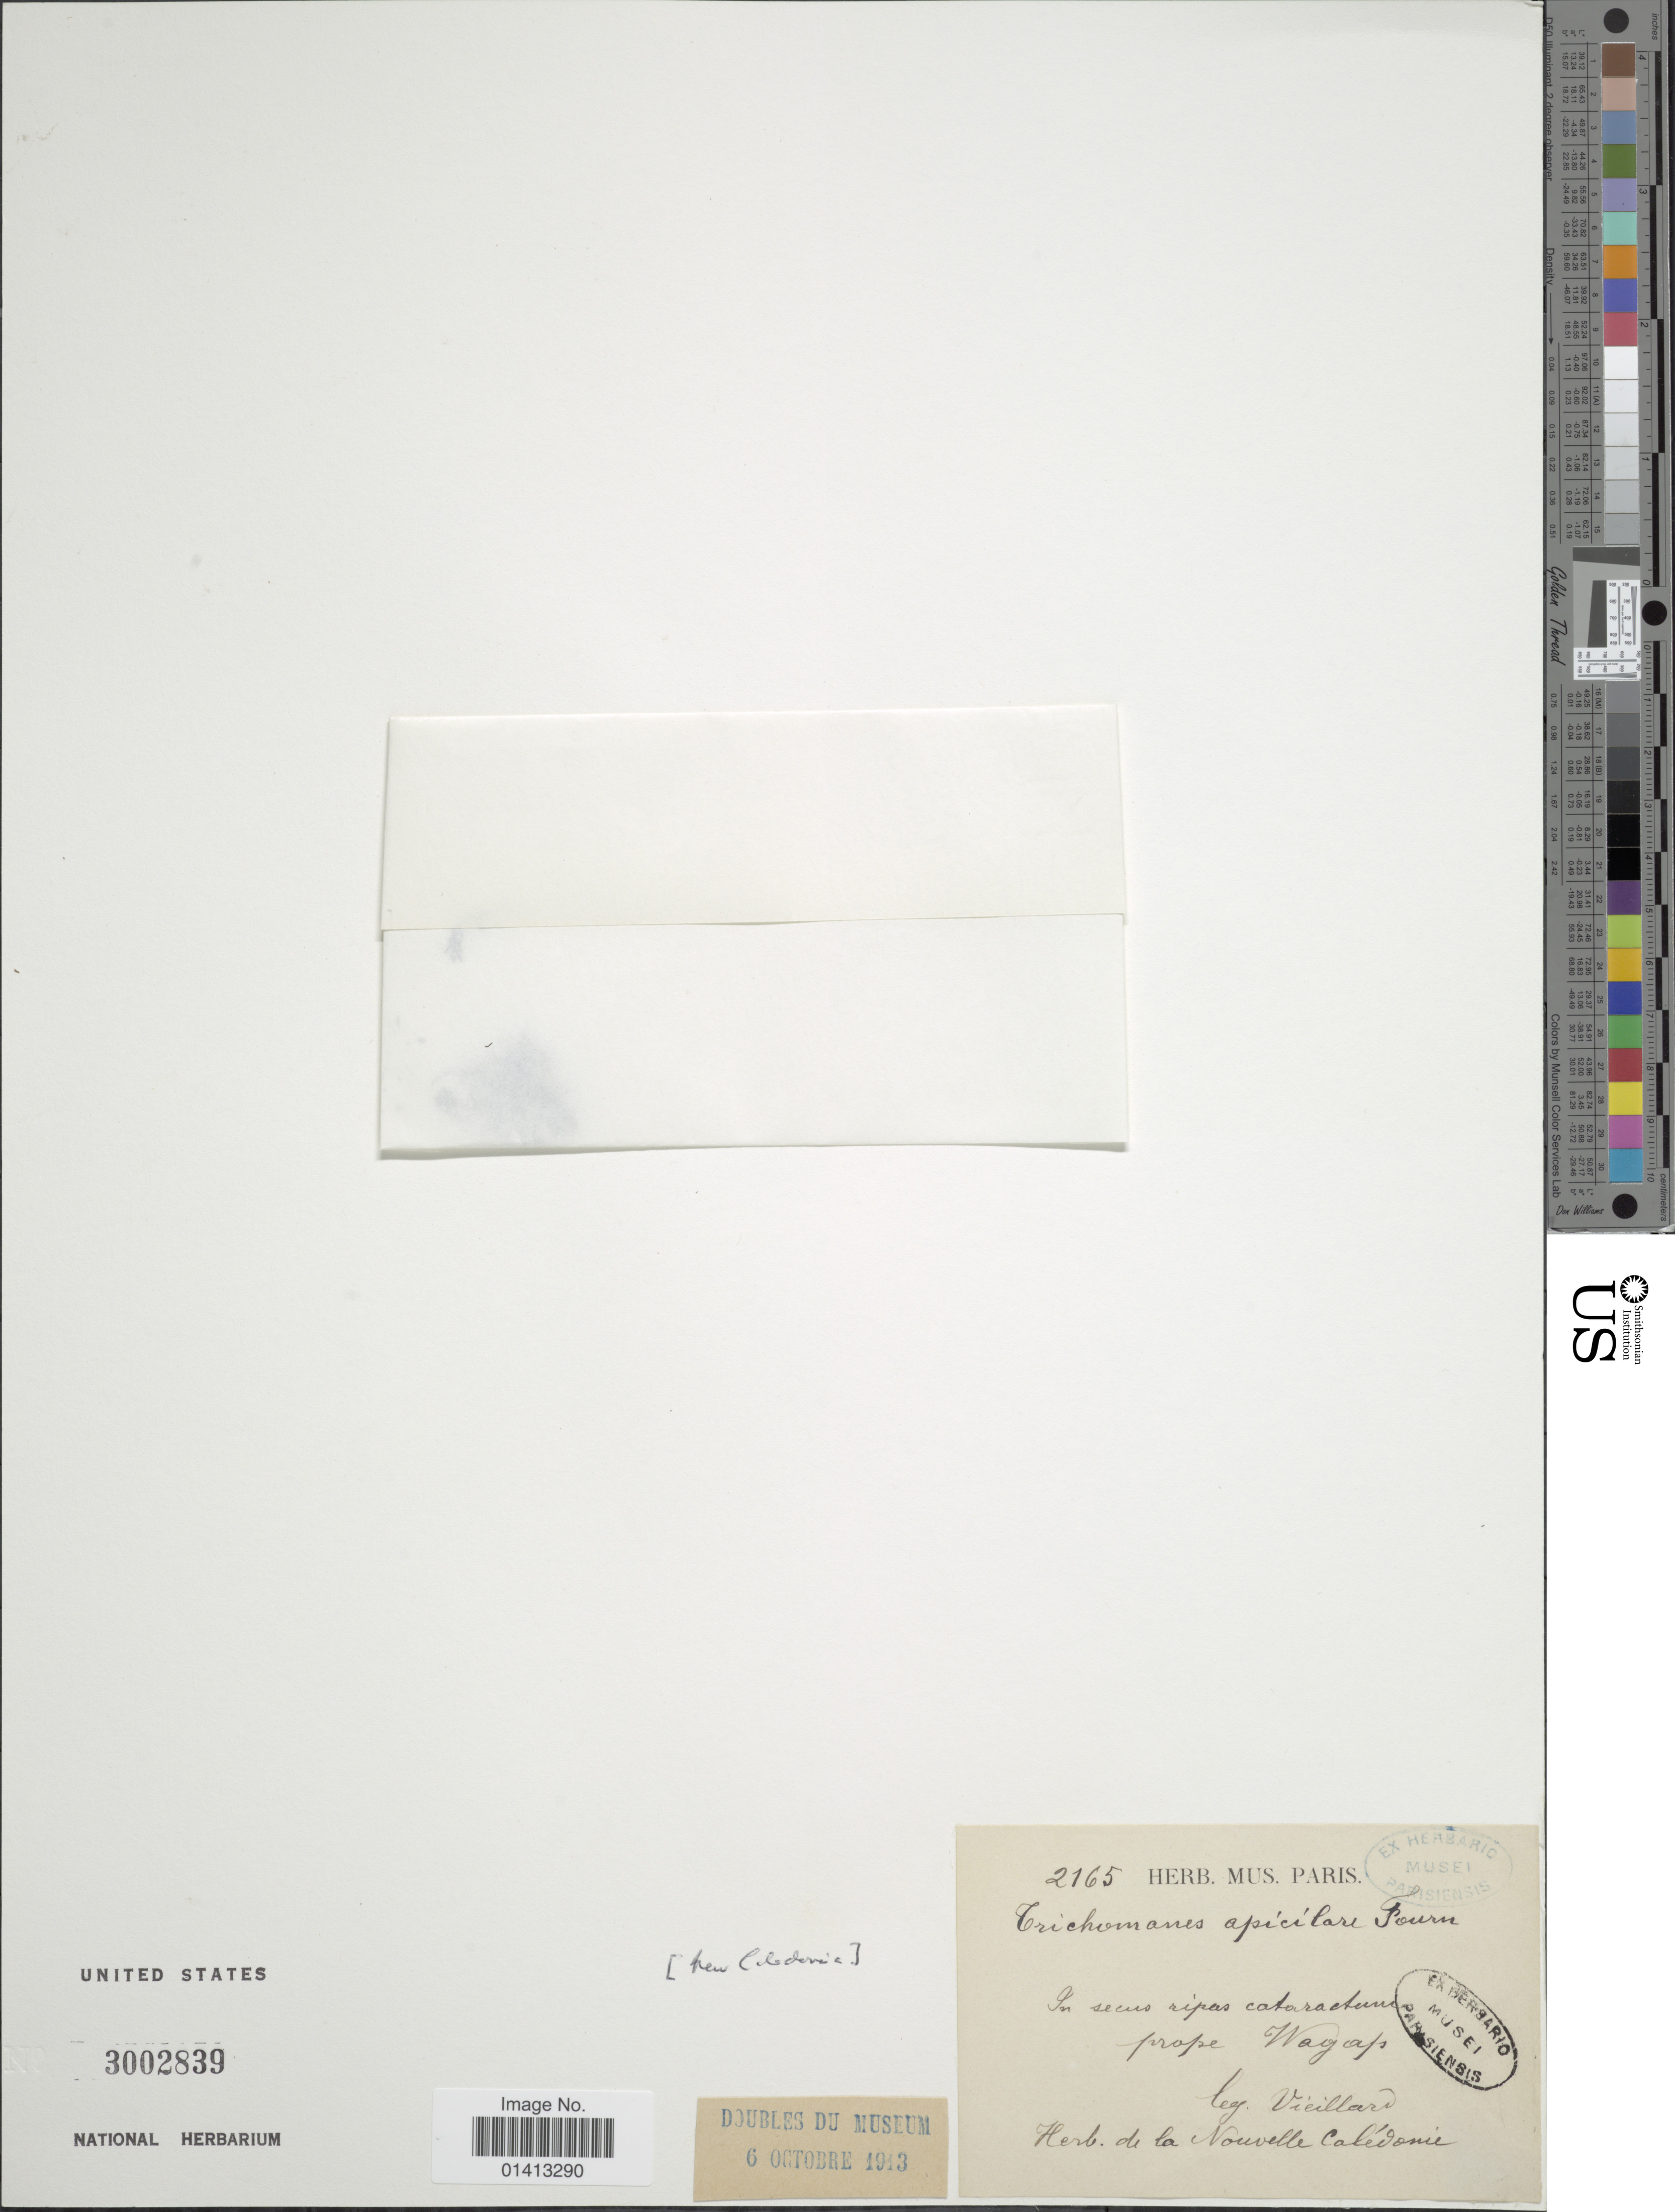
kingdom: Plantae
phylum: Tracheophyta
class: Polypodiopsida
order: Hymenophyllales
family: Hymenophyllaceae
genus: Crepidomanes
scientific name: Crepidomanes apicilare (E. Fourn.) comb. ined., 2015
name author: (E. Fourn.)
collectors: -. Vieillard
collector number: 2165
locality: In secus ripas cataractumus prope Wagap [interpreted]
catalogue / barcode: US 3002839